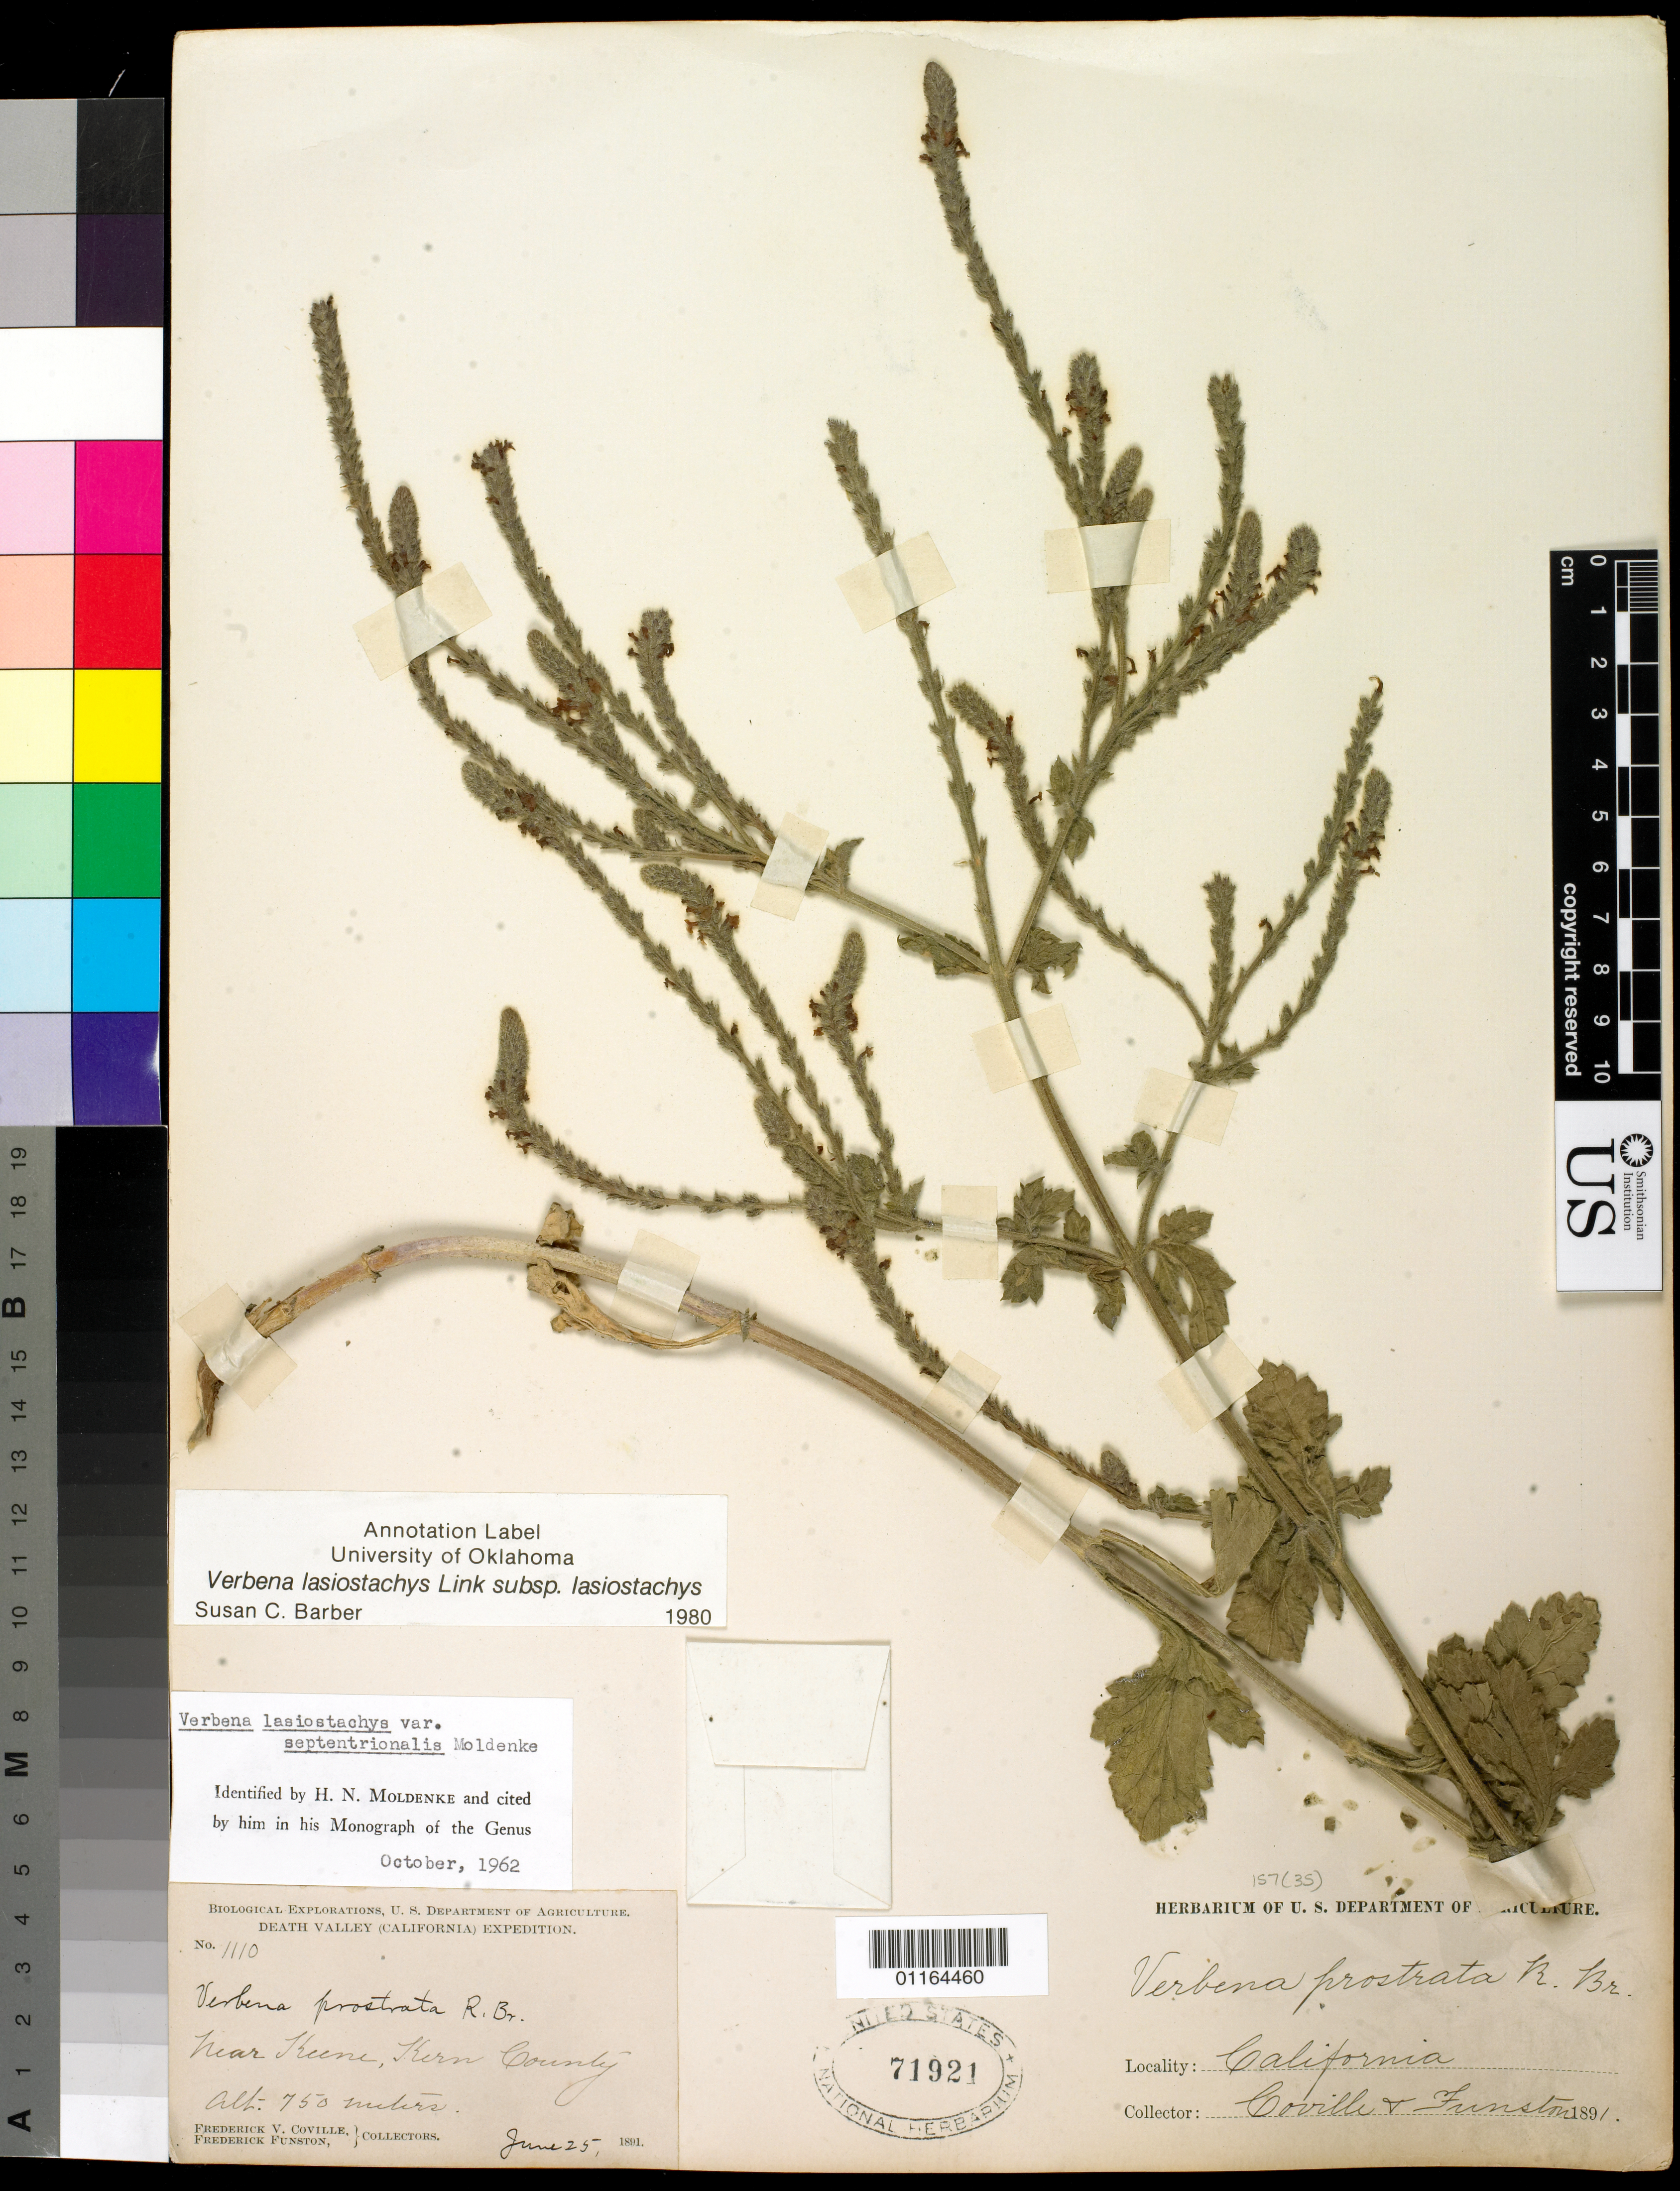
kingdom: Plantae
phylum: Tracheophyta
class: Magnoliopsida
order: Lamiales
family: Verbenaceae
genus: Verbena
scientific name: Verbena lasiostachys var. lasiostachys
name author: Link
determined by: Barber, S. C.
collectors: F. V. Coville & F. Funston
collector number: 1110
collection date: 1891-06-25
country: United States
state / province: California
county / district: Kern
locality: near Keene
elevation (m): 750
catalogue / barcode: US 71921